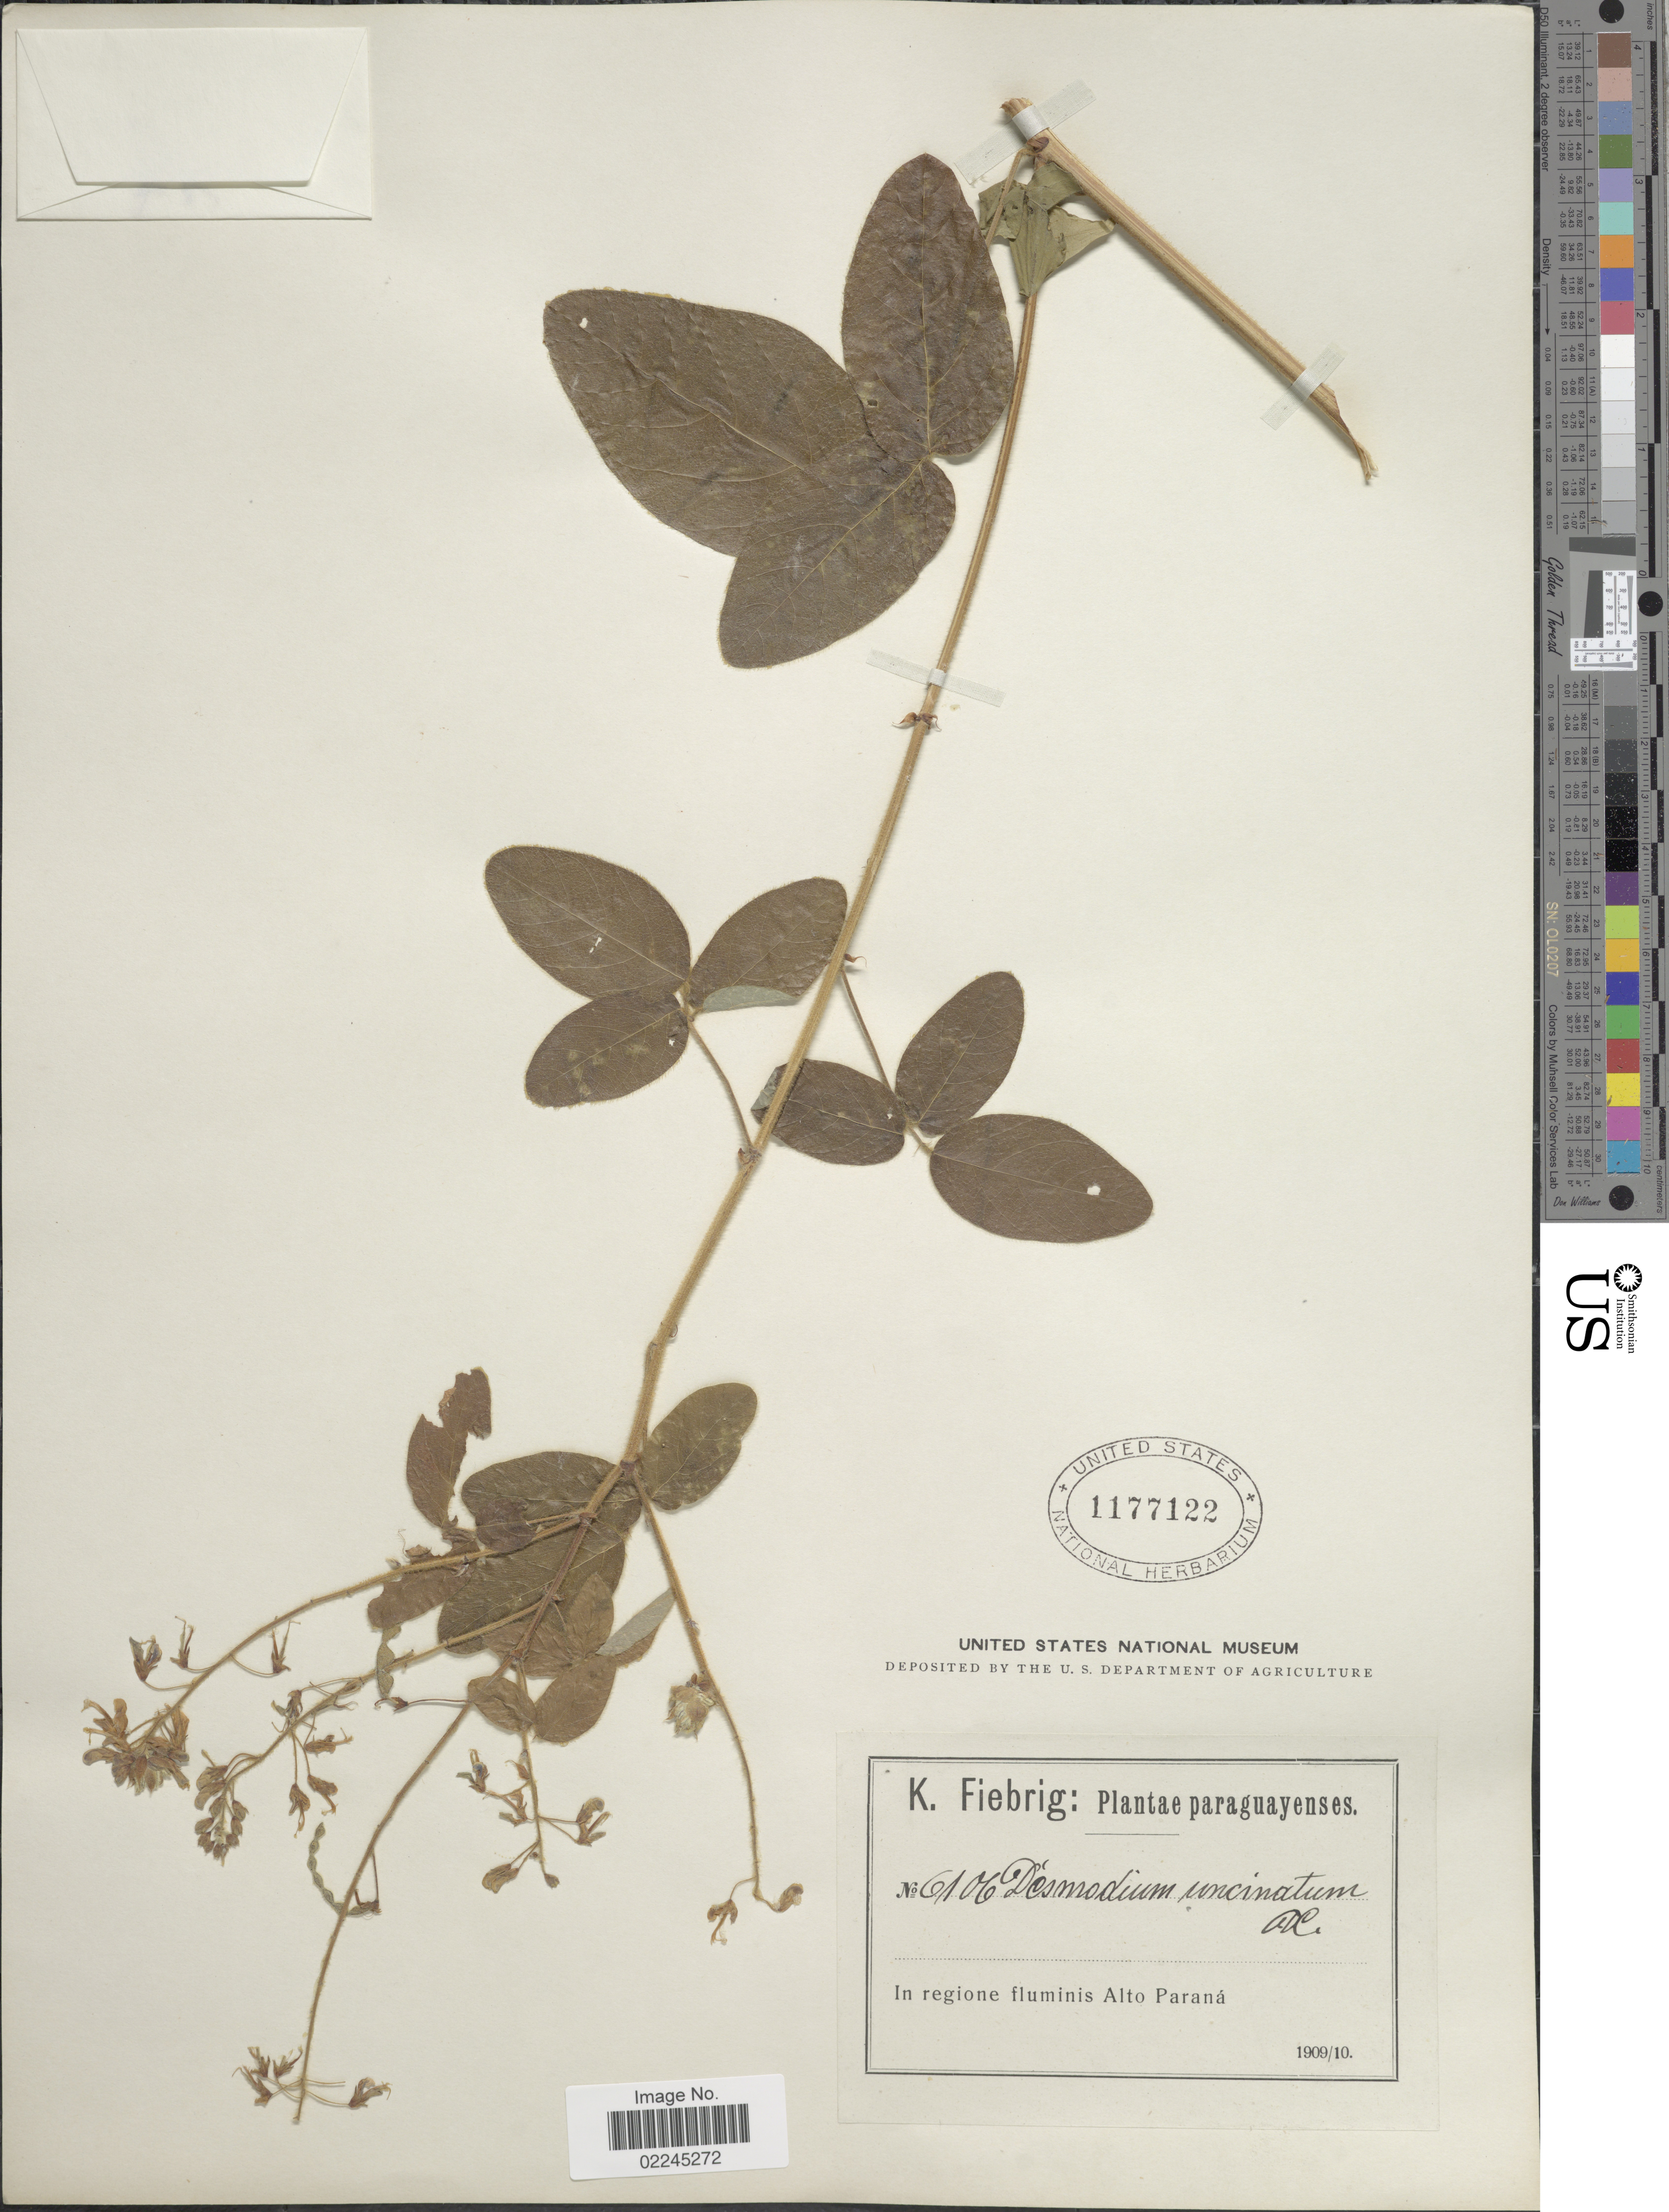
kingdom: Plantae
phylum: Tracheophyta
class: Magnoliopsida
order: Fabales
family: Fabaceae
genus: Desmodium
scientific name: Desmodium intortum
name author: (Mill.) Urb.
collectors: K. Fiebrig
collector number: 6106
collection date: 1909/1910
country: Paraguay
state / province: Alto Parana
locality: In regione fluminis Alto Parana, paraguayenses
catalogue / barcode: US 1177122